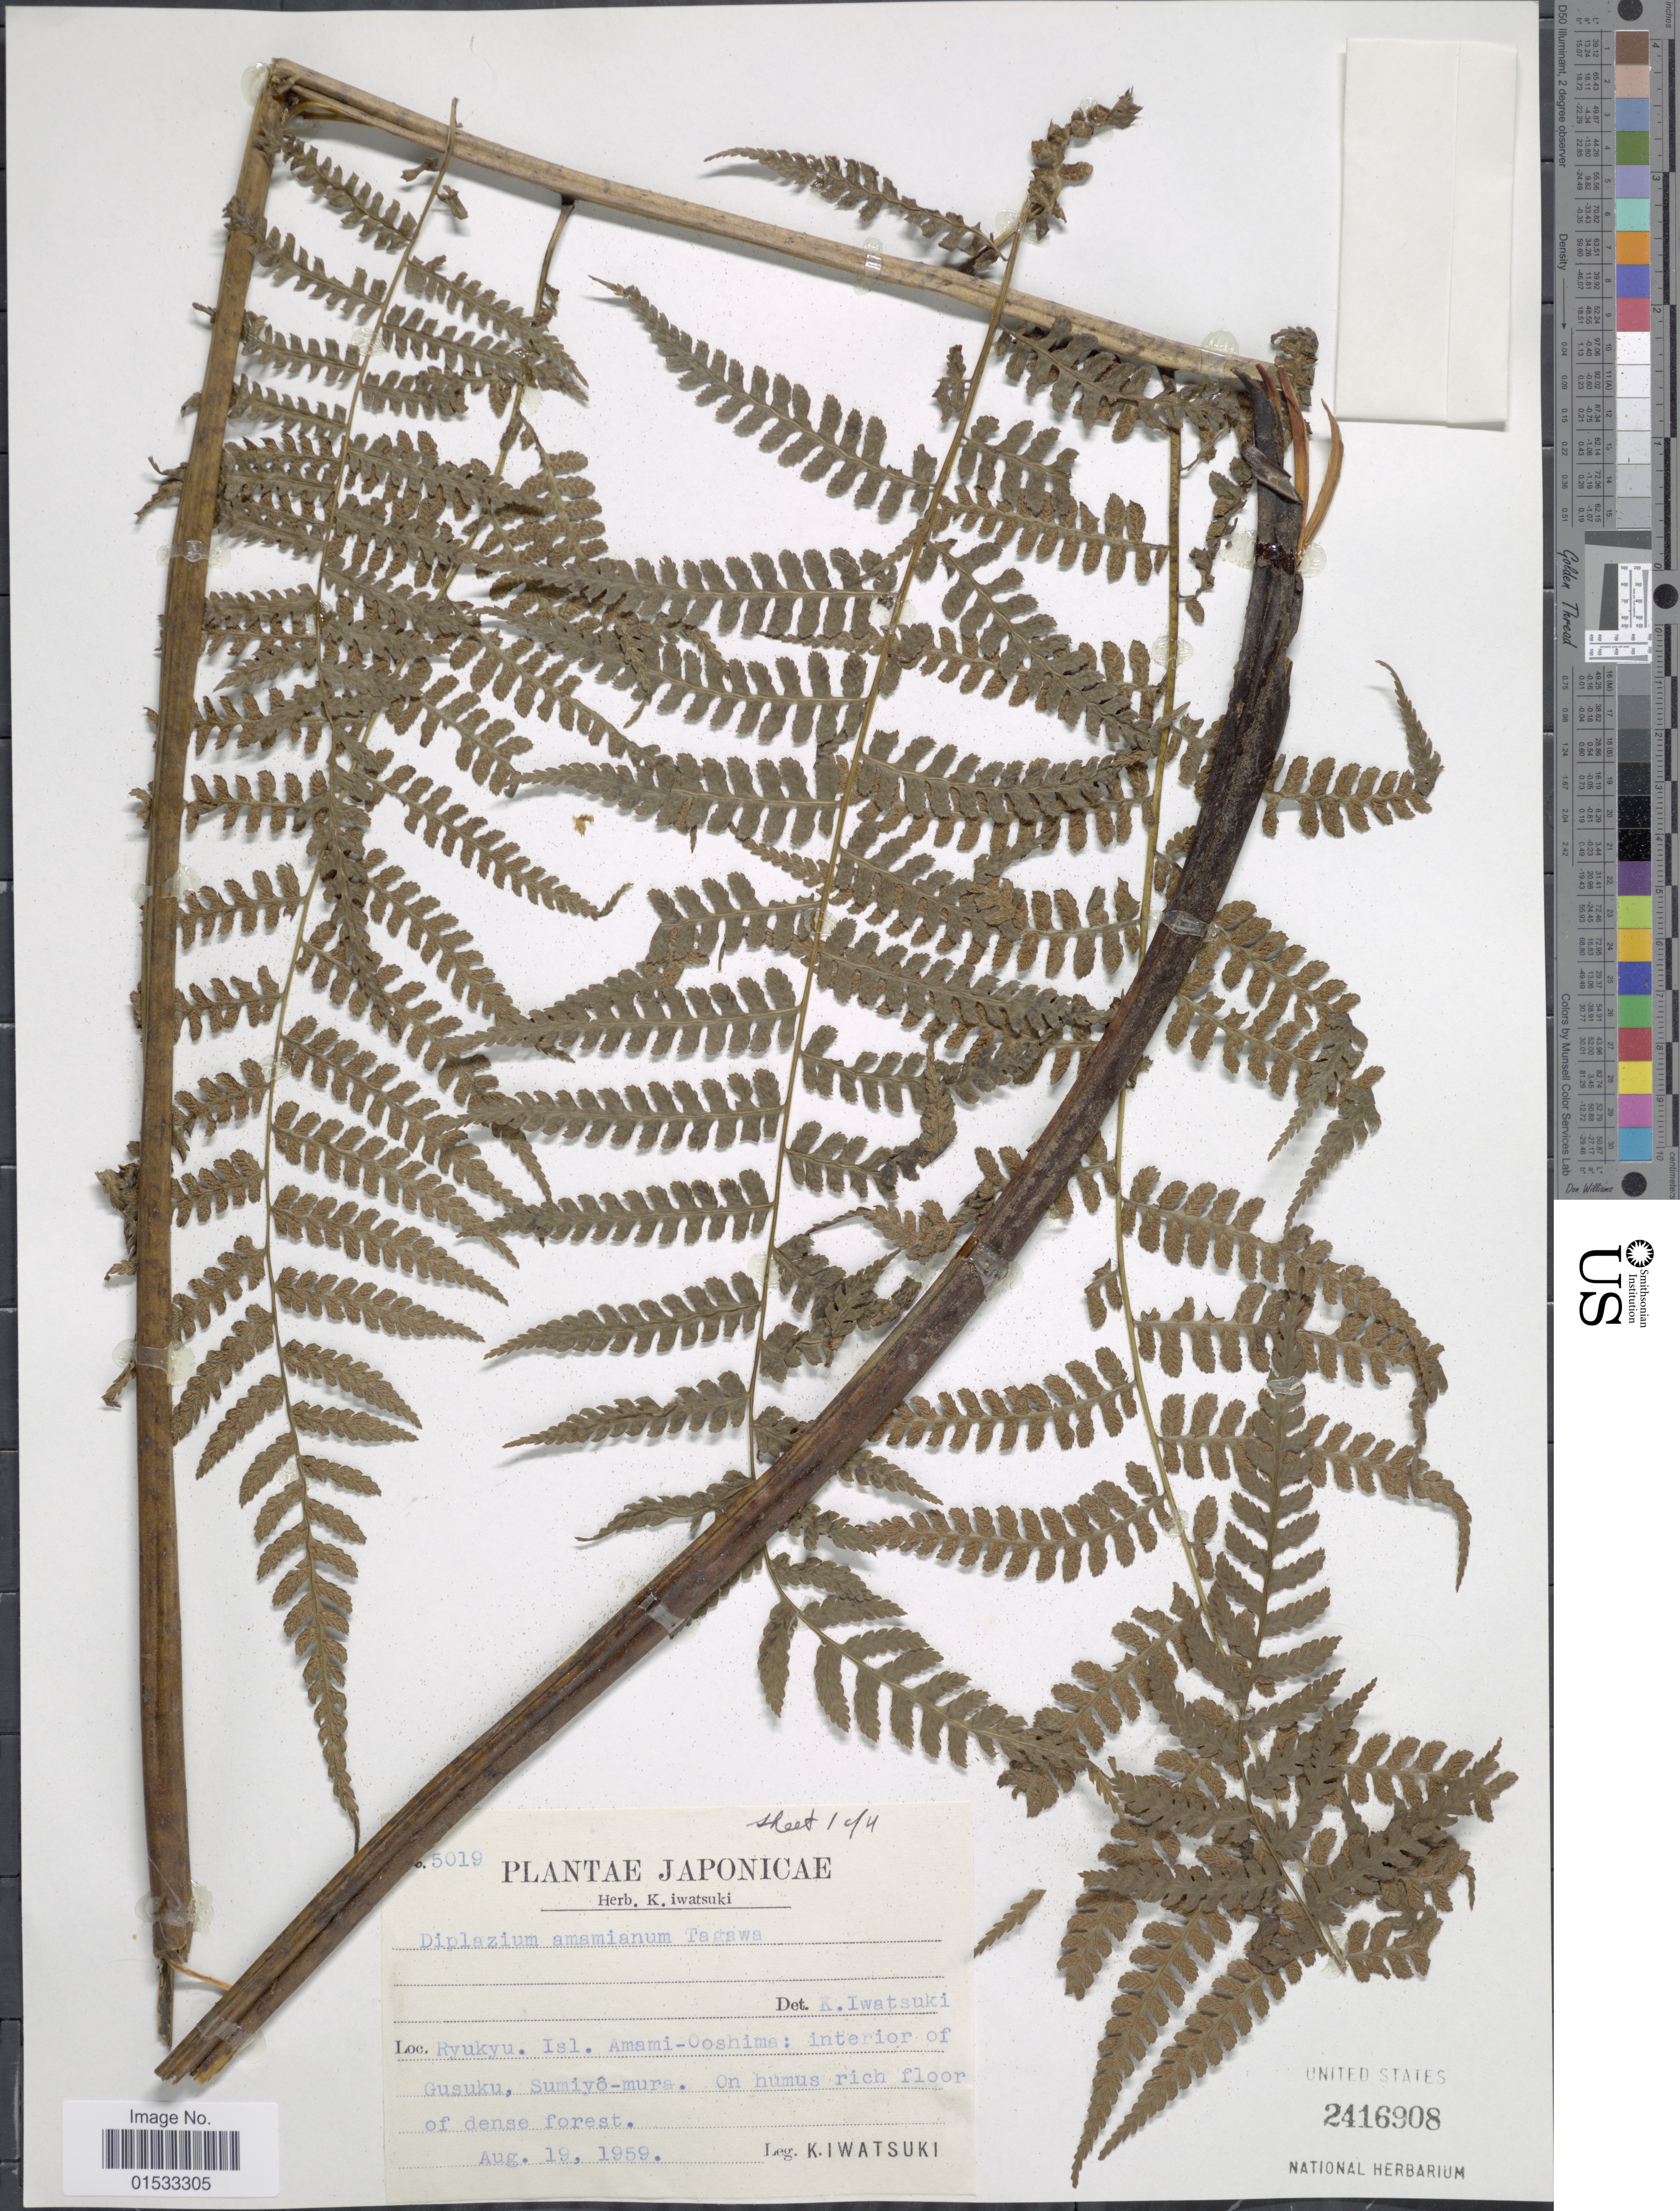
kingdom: Plantae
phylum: Tracheophyta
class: Polypodiopsida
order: Polypodiales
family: Athyriaceae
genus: Diplazium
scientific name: Diplazium amamianum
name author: Tagawa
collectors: K. Iwatsuki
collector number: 5019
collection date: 1959-08-19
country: Japan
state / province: Okinawa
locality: Ryuku, Isl. Amami- Ooshima: interior of Gusuku, Sumiyô-mura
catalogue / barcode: US 2416908